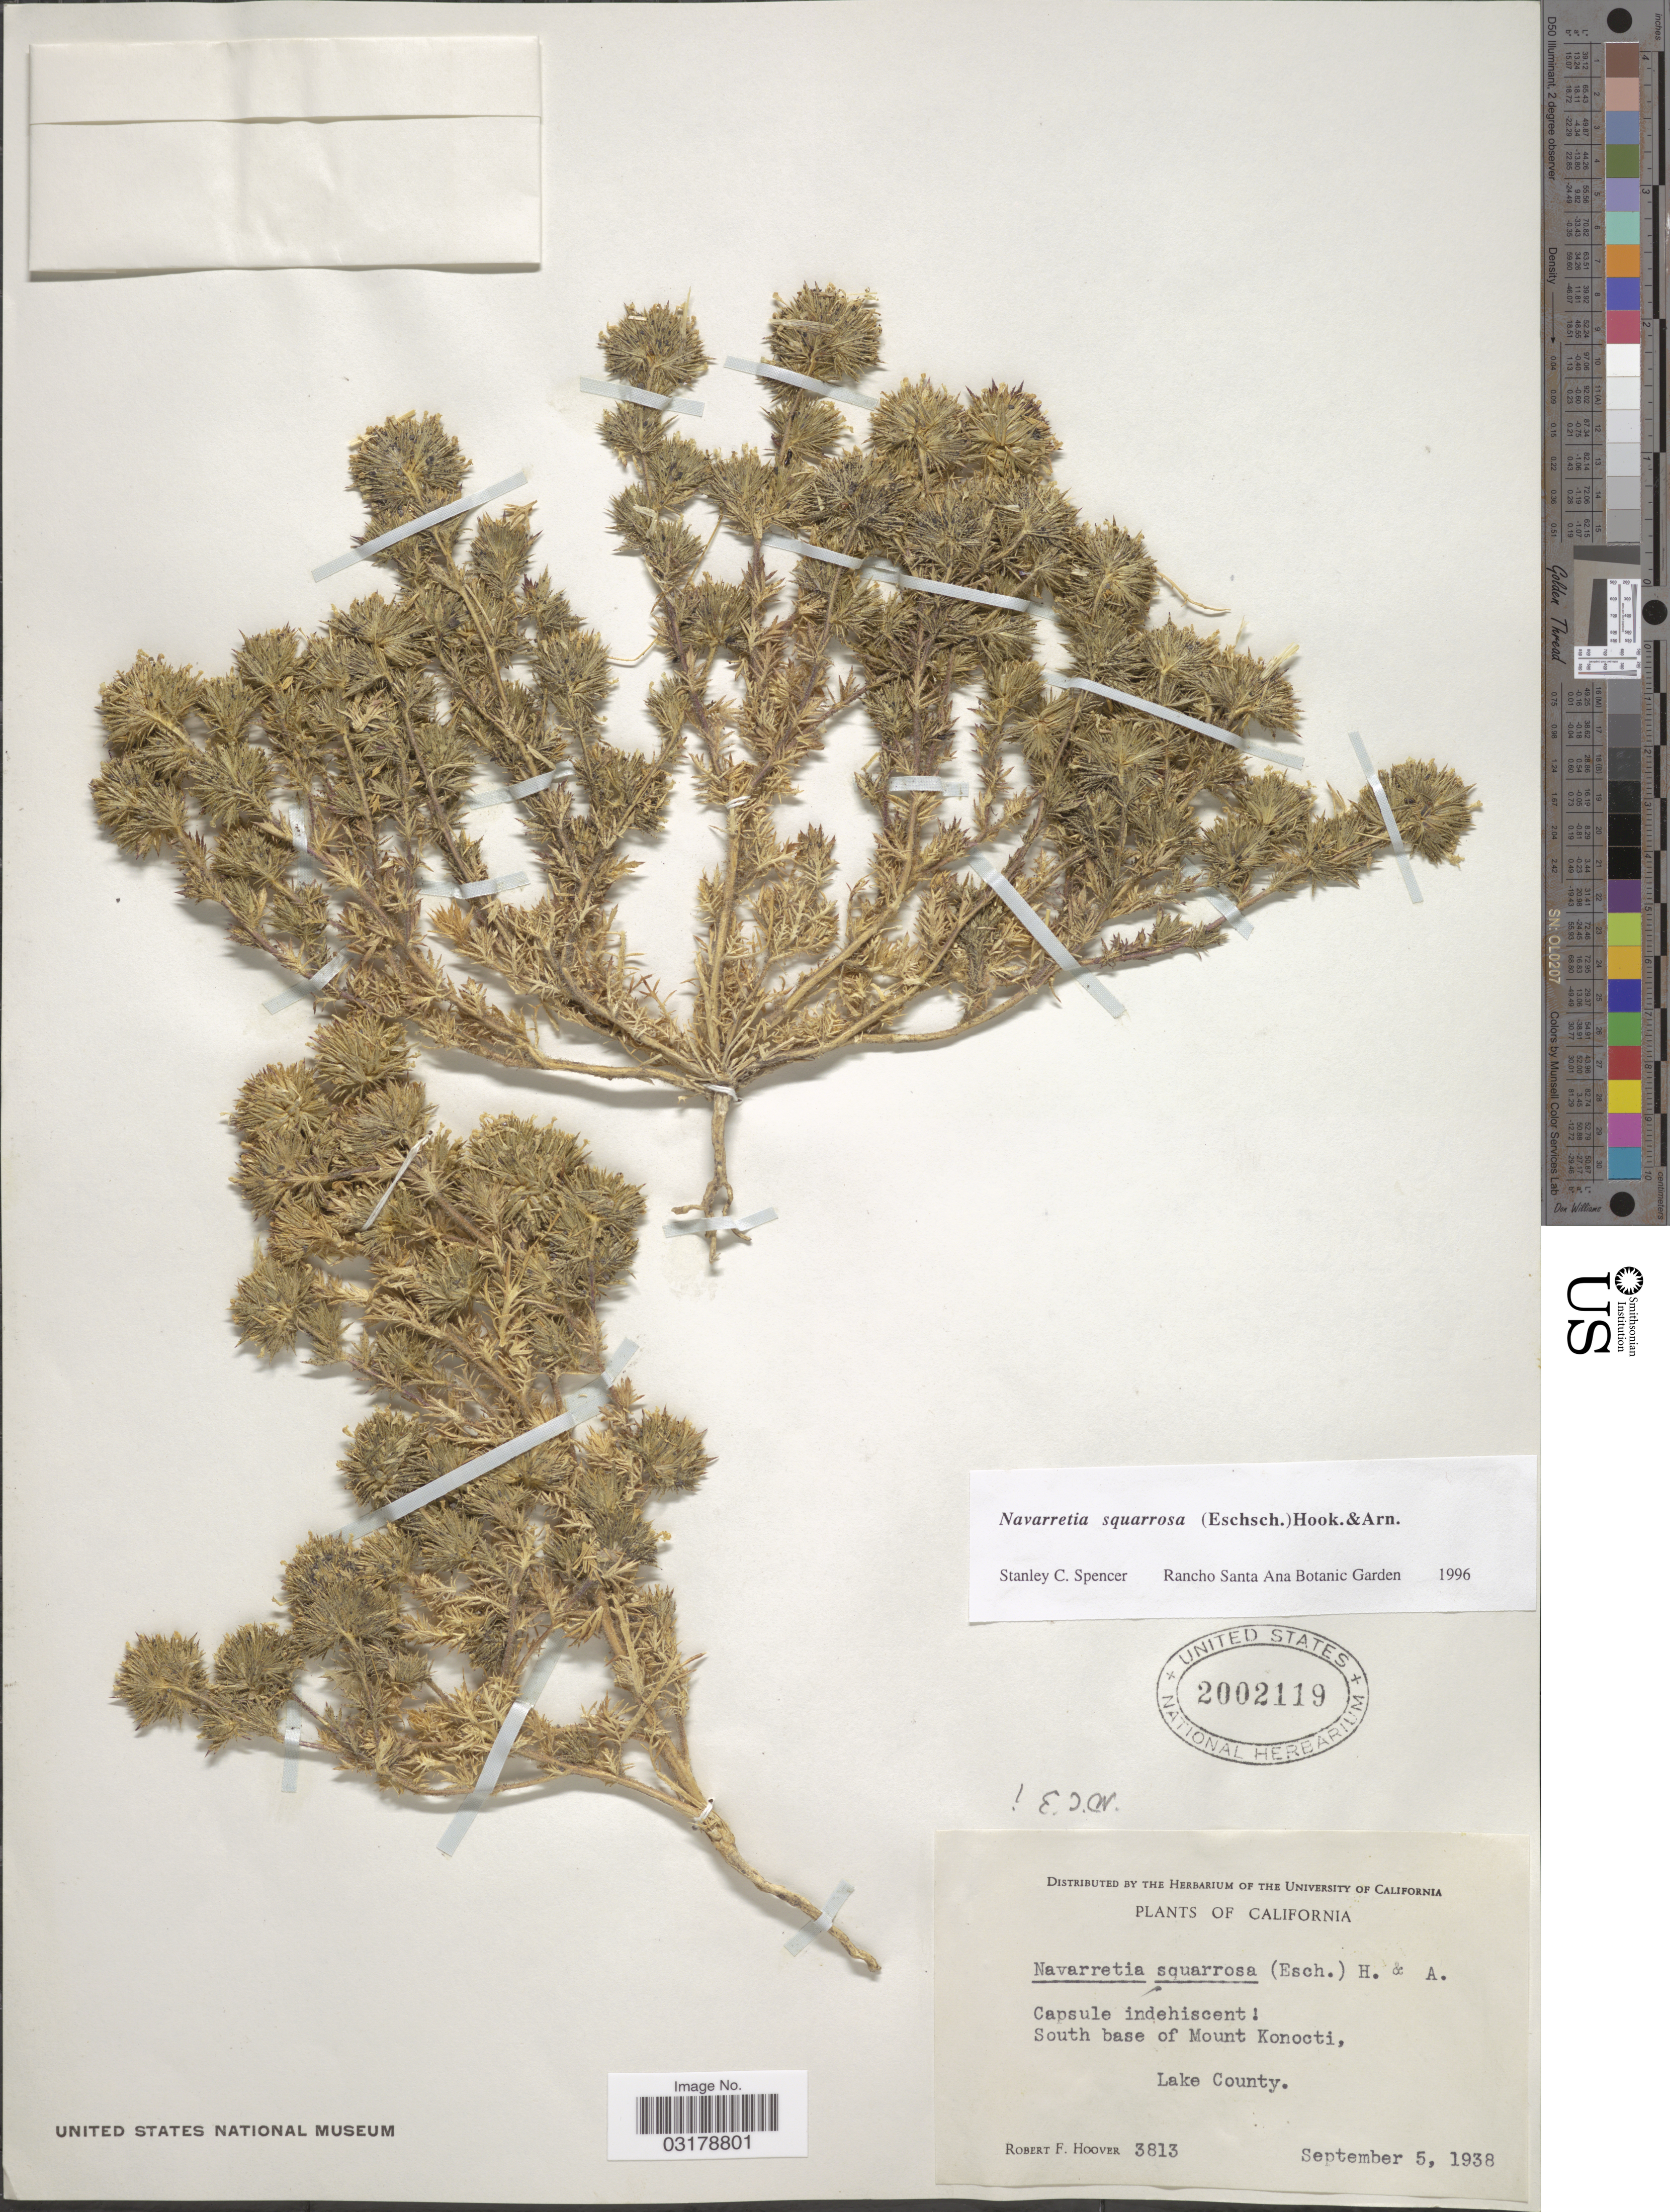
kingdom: Plantae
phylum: Tracheophyta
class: Magnoliopsida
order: Ericales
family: Polemoniaceae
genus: Navarretia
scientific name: Navarretia squarrosa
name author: (Eschsch.) Hook. & Arn.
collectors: R. F. Hoover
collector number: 3813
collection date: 1938-09-05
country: United States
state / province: California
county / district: Lake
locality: South base of Mount Konocti, Lake County.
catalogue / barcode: US 2002119